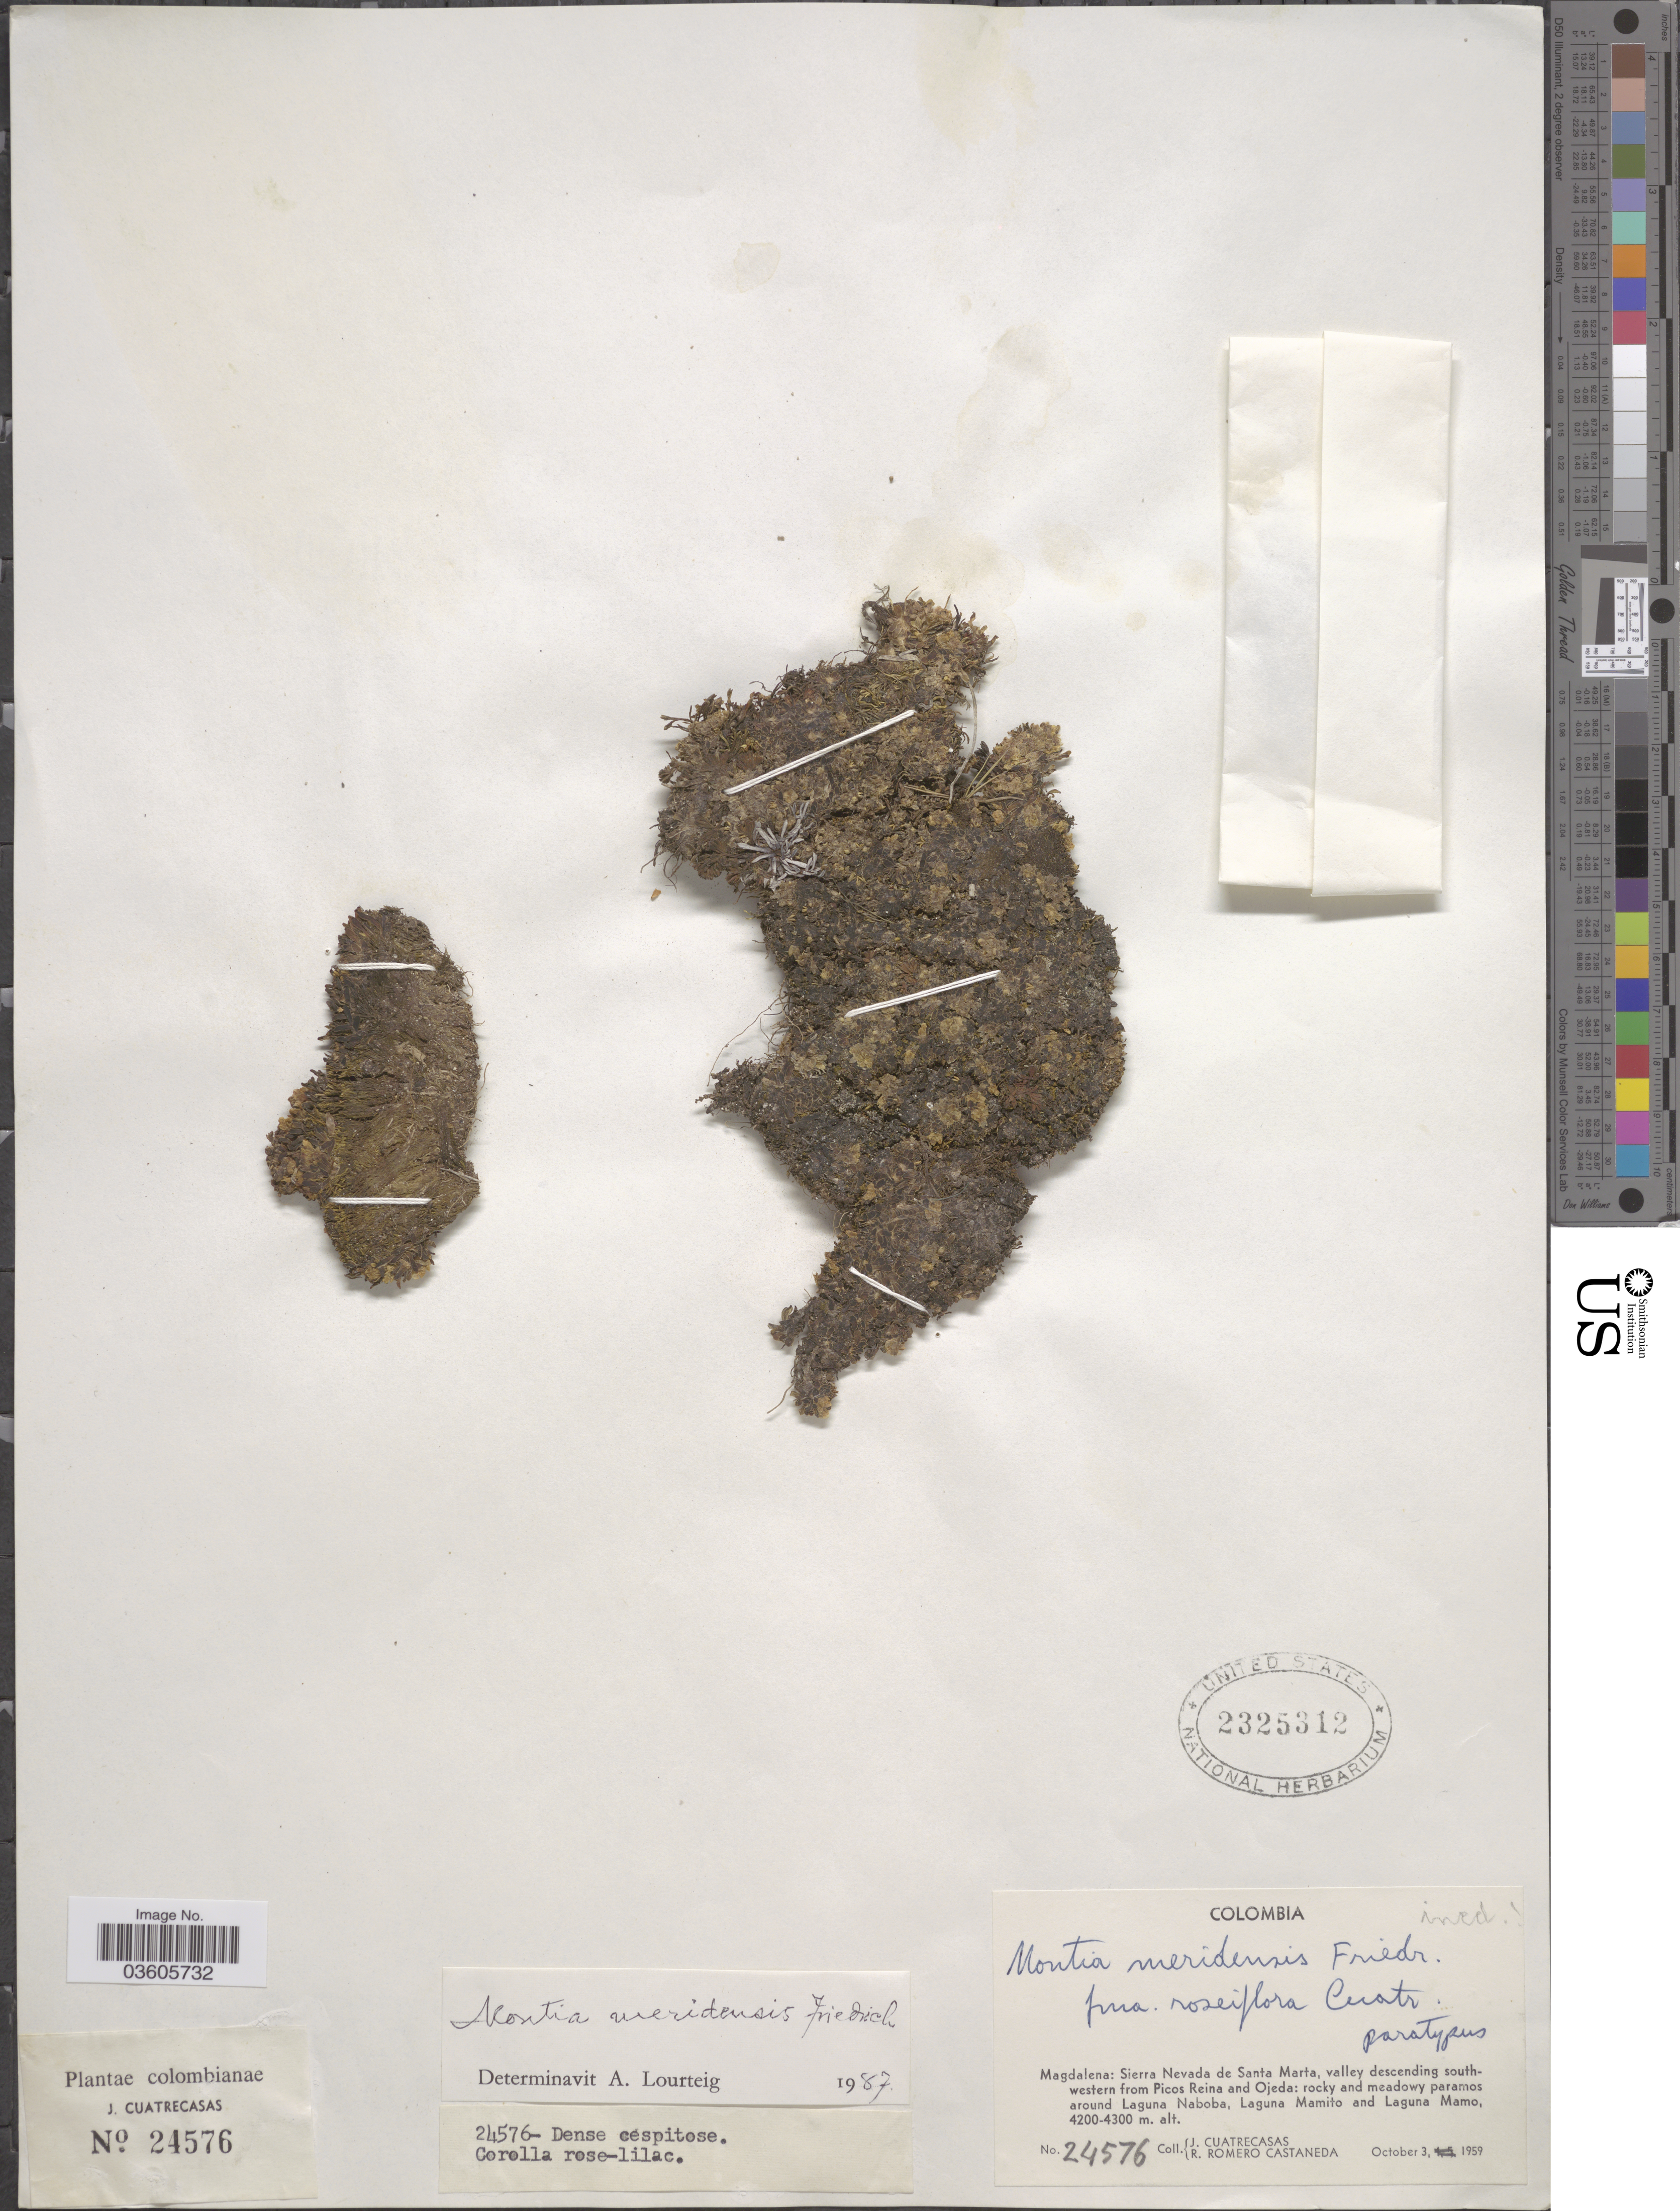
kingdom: Plantae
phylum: Tracheophyta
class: Magnoliopsida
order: Caryophyllales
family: Montiaceae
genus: Montia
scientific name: Montia meridensis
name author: Friedrich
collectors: J. Cuatrecasas & R. Romero Castañeda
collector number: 24576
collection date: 1959-10-03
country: Colombia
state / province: Magdalena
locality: Sierra Nevada de Santa Marta, valley descending south-western from Picos Reina and Ojeda; rocky and meadowy paramos around Laguna Naboba, Laguna Mamito and Laguna Mamo.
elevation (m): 4200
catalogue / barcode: US 2325312